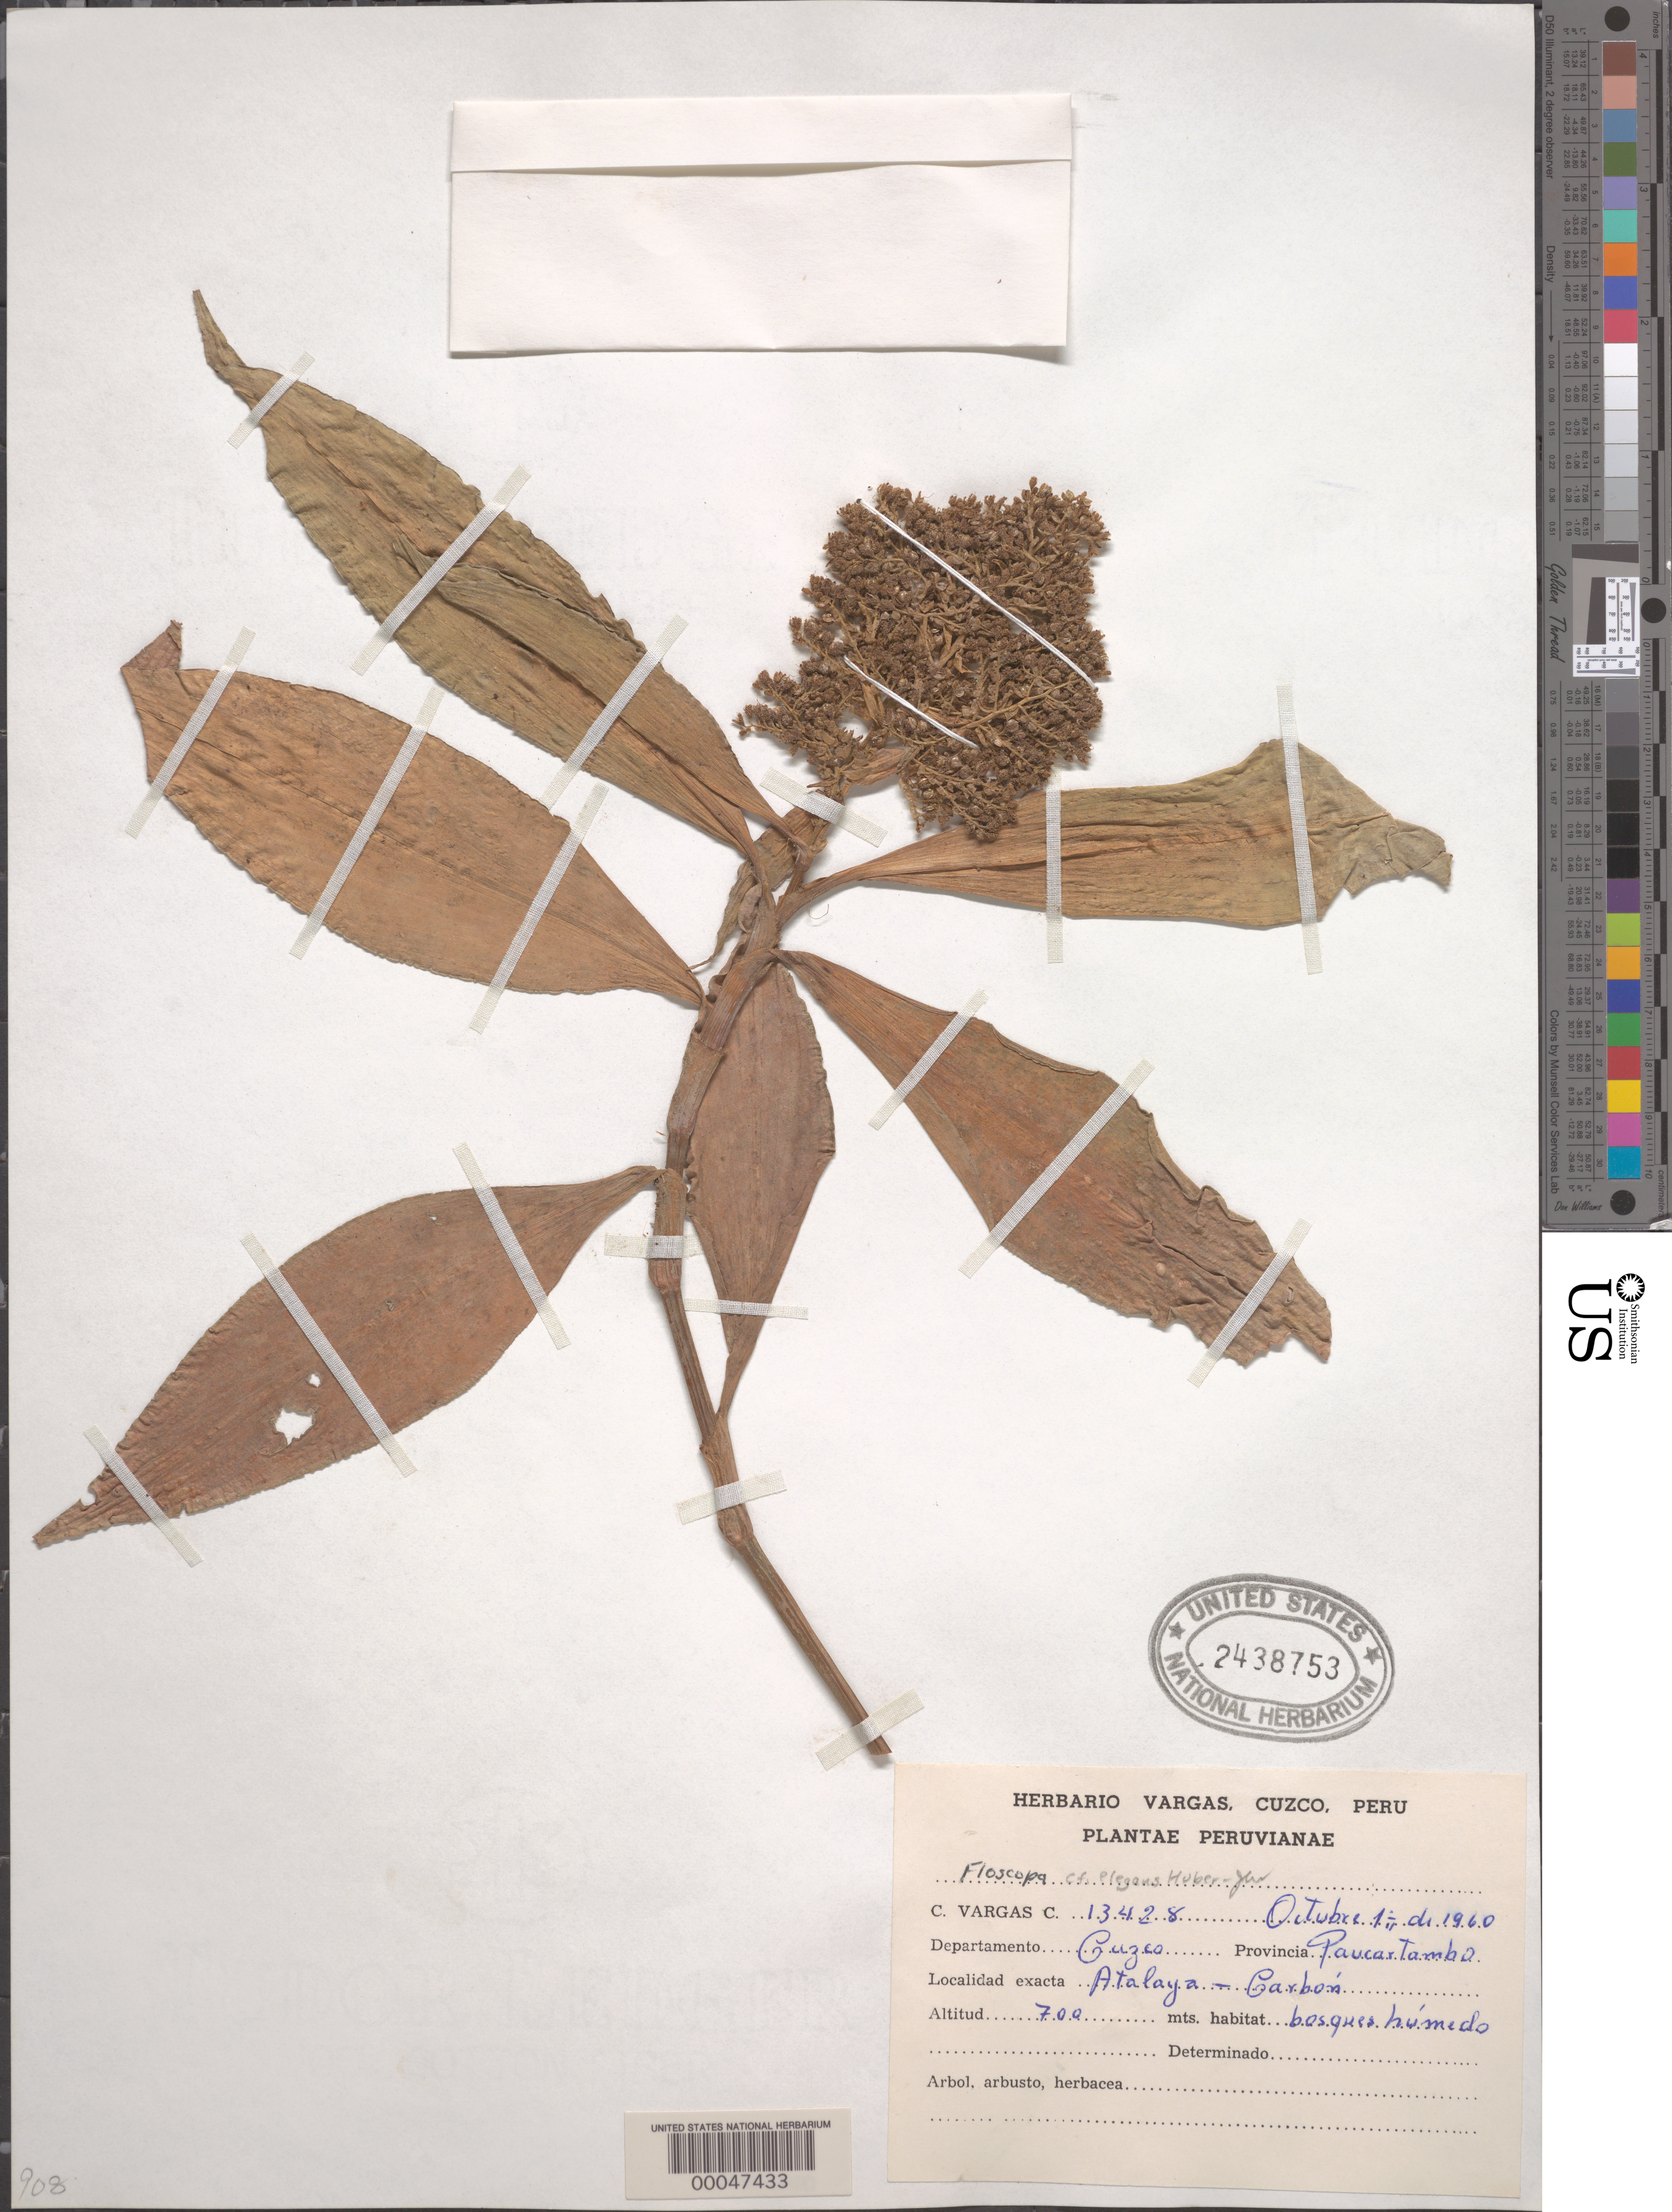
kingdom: Plantae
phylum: Tracheophyta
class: Liliopsida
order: Commelinales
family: Commelinaceae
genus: Floscopa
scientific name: Floscopa elegans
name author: Huber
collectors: C. Vargas Calderón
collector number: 13428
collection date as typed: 01 Oct 1960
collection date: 1960-10-01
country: Peru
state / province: Cusco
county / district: Paucartambo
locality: Atalaya Carbón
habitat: Moist forest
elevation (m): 700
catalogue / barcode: US 2438753